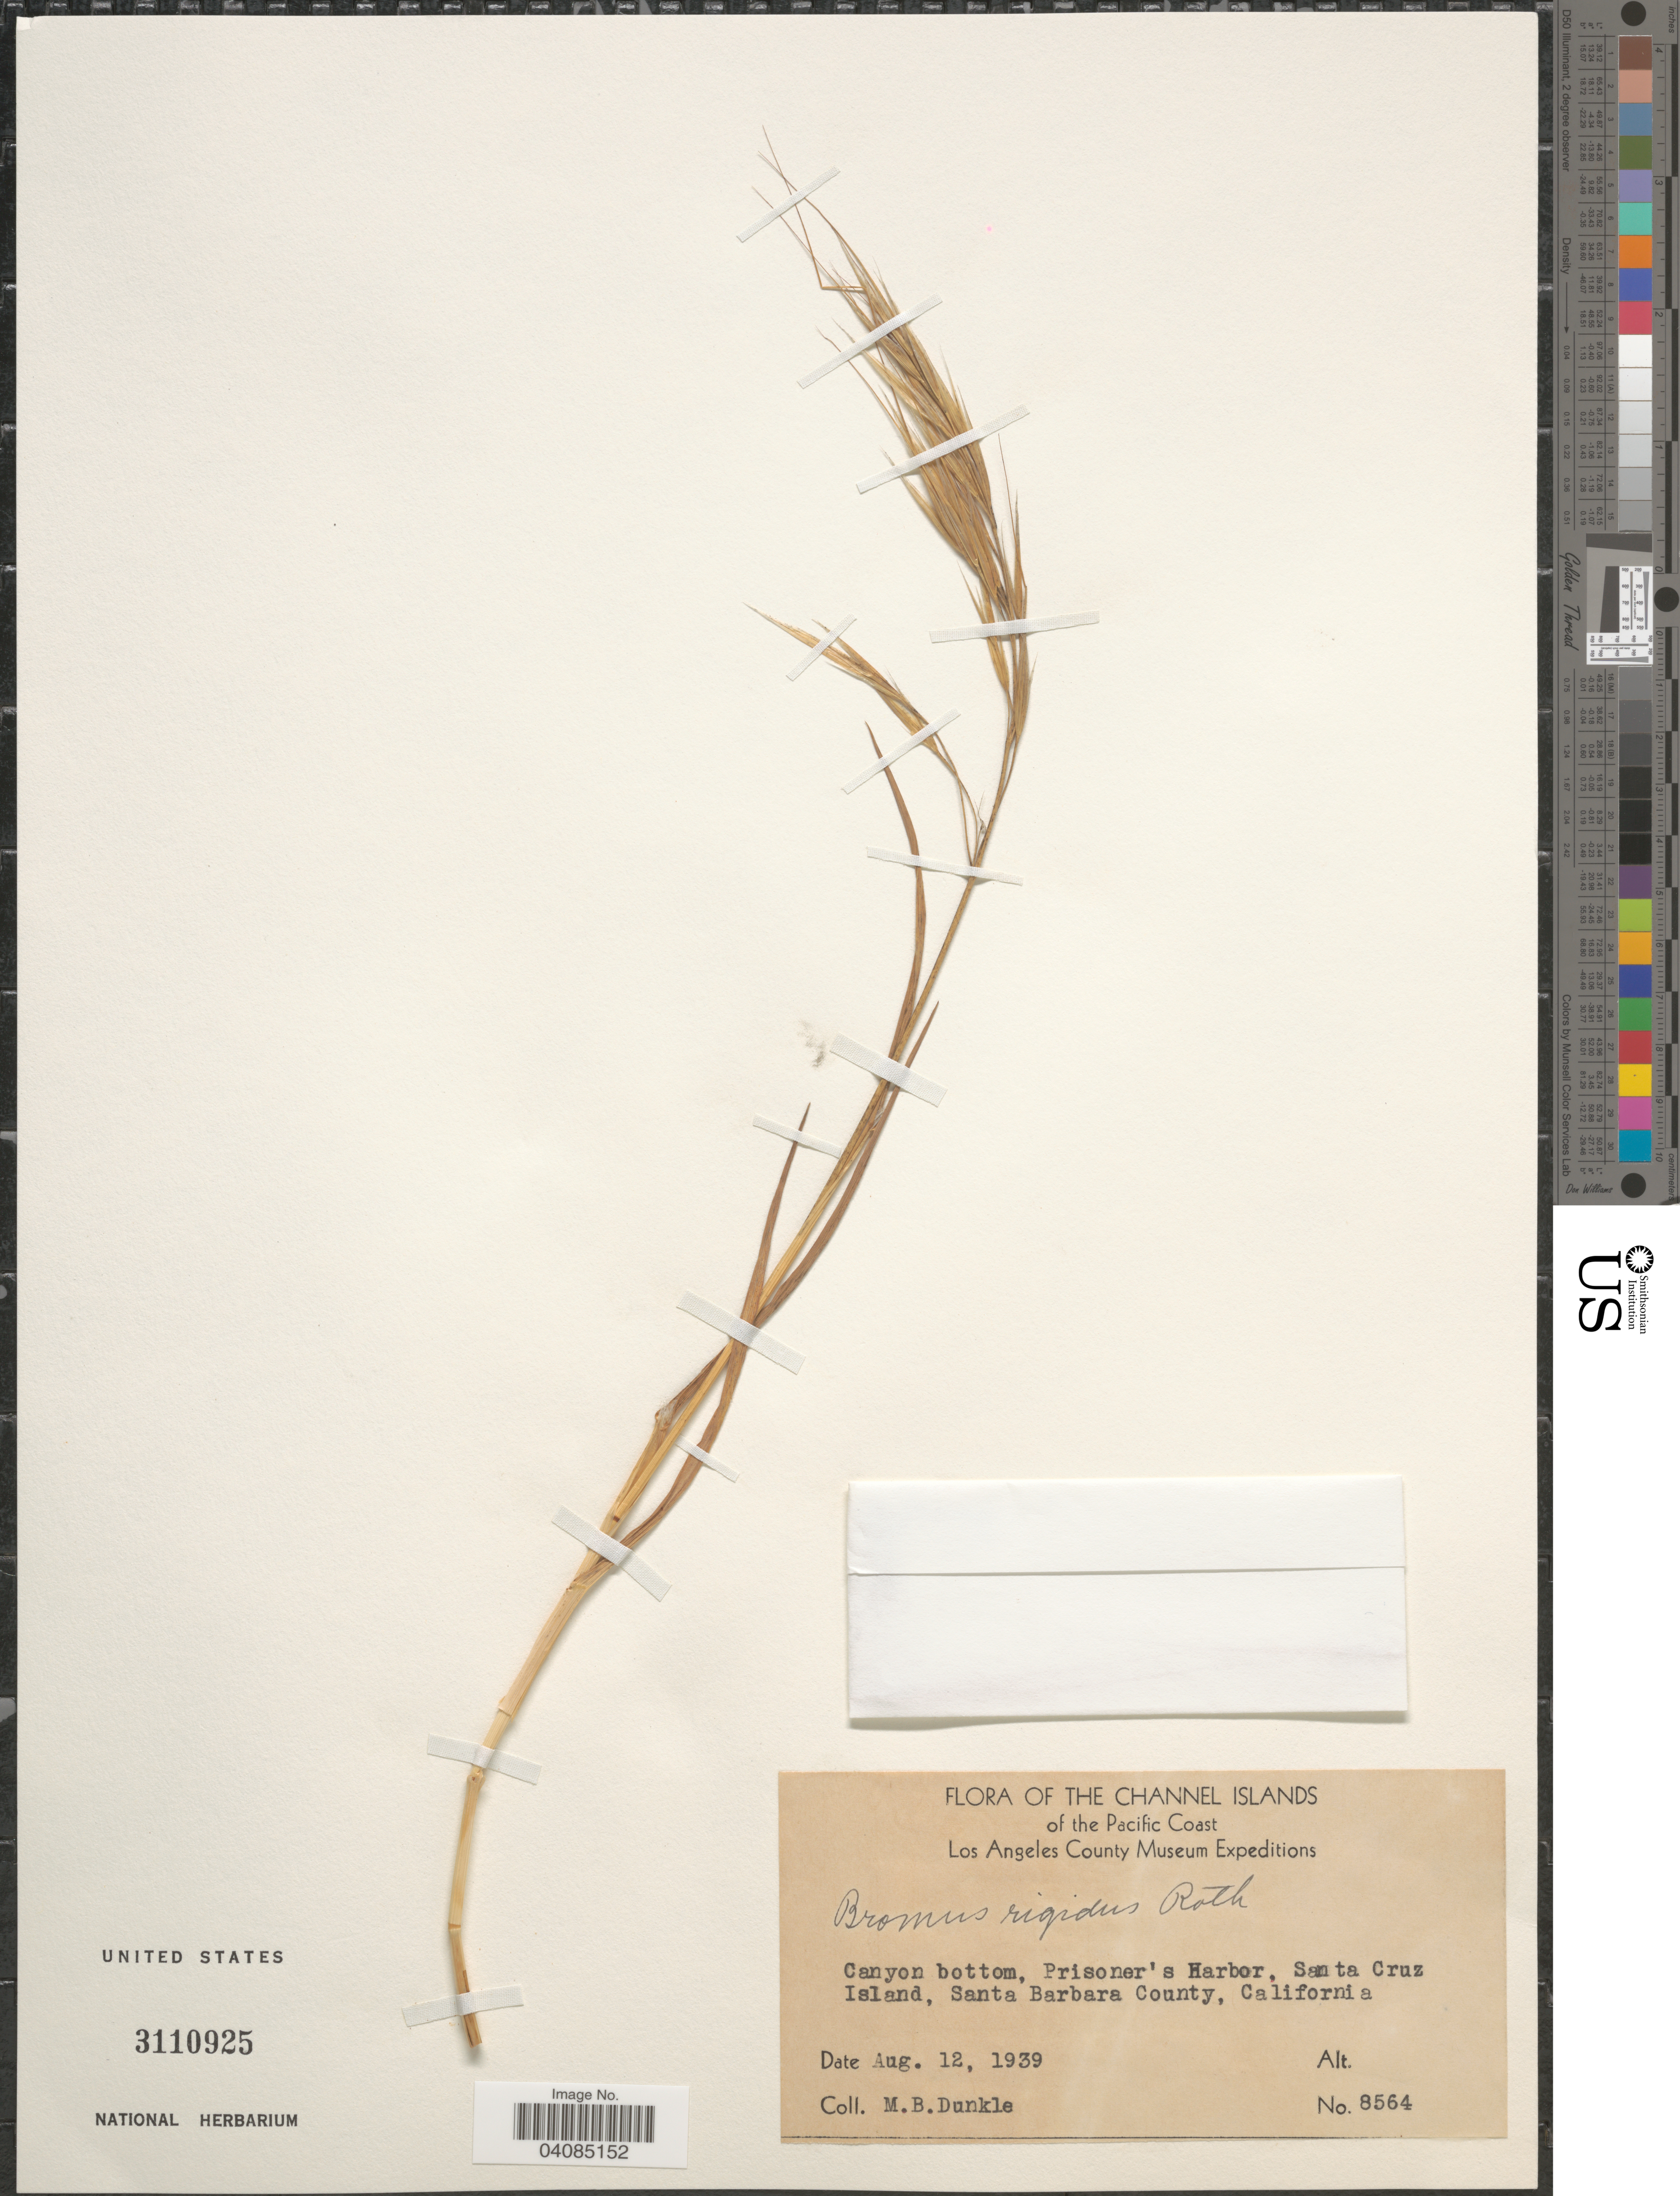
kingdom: Plantae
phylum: Tracheophyta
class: Liliopsida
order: Poales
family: Poaceae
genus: Bromus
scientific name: Bromus rigidus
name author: Roth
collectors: M. Dunkle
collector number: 8564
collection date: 1939-08-12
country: United States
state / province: California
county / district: Santa Barbara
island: Santa Cruz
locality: The Channel Islands of the Pacific Coast. Los Angeles County Museum Expeditions. Canyon bottom, Prisoner's Harbor, Santa Cruz Island, Santa Barbara County.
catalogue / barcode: US 3110925